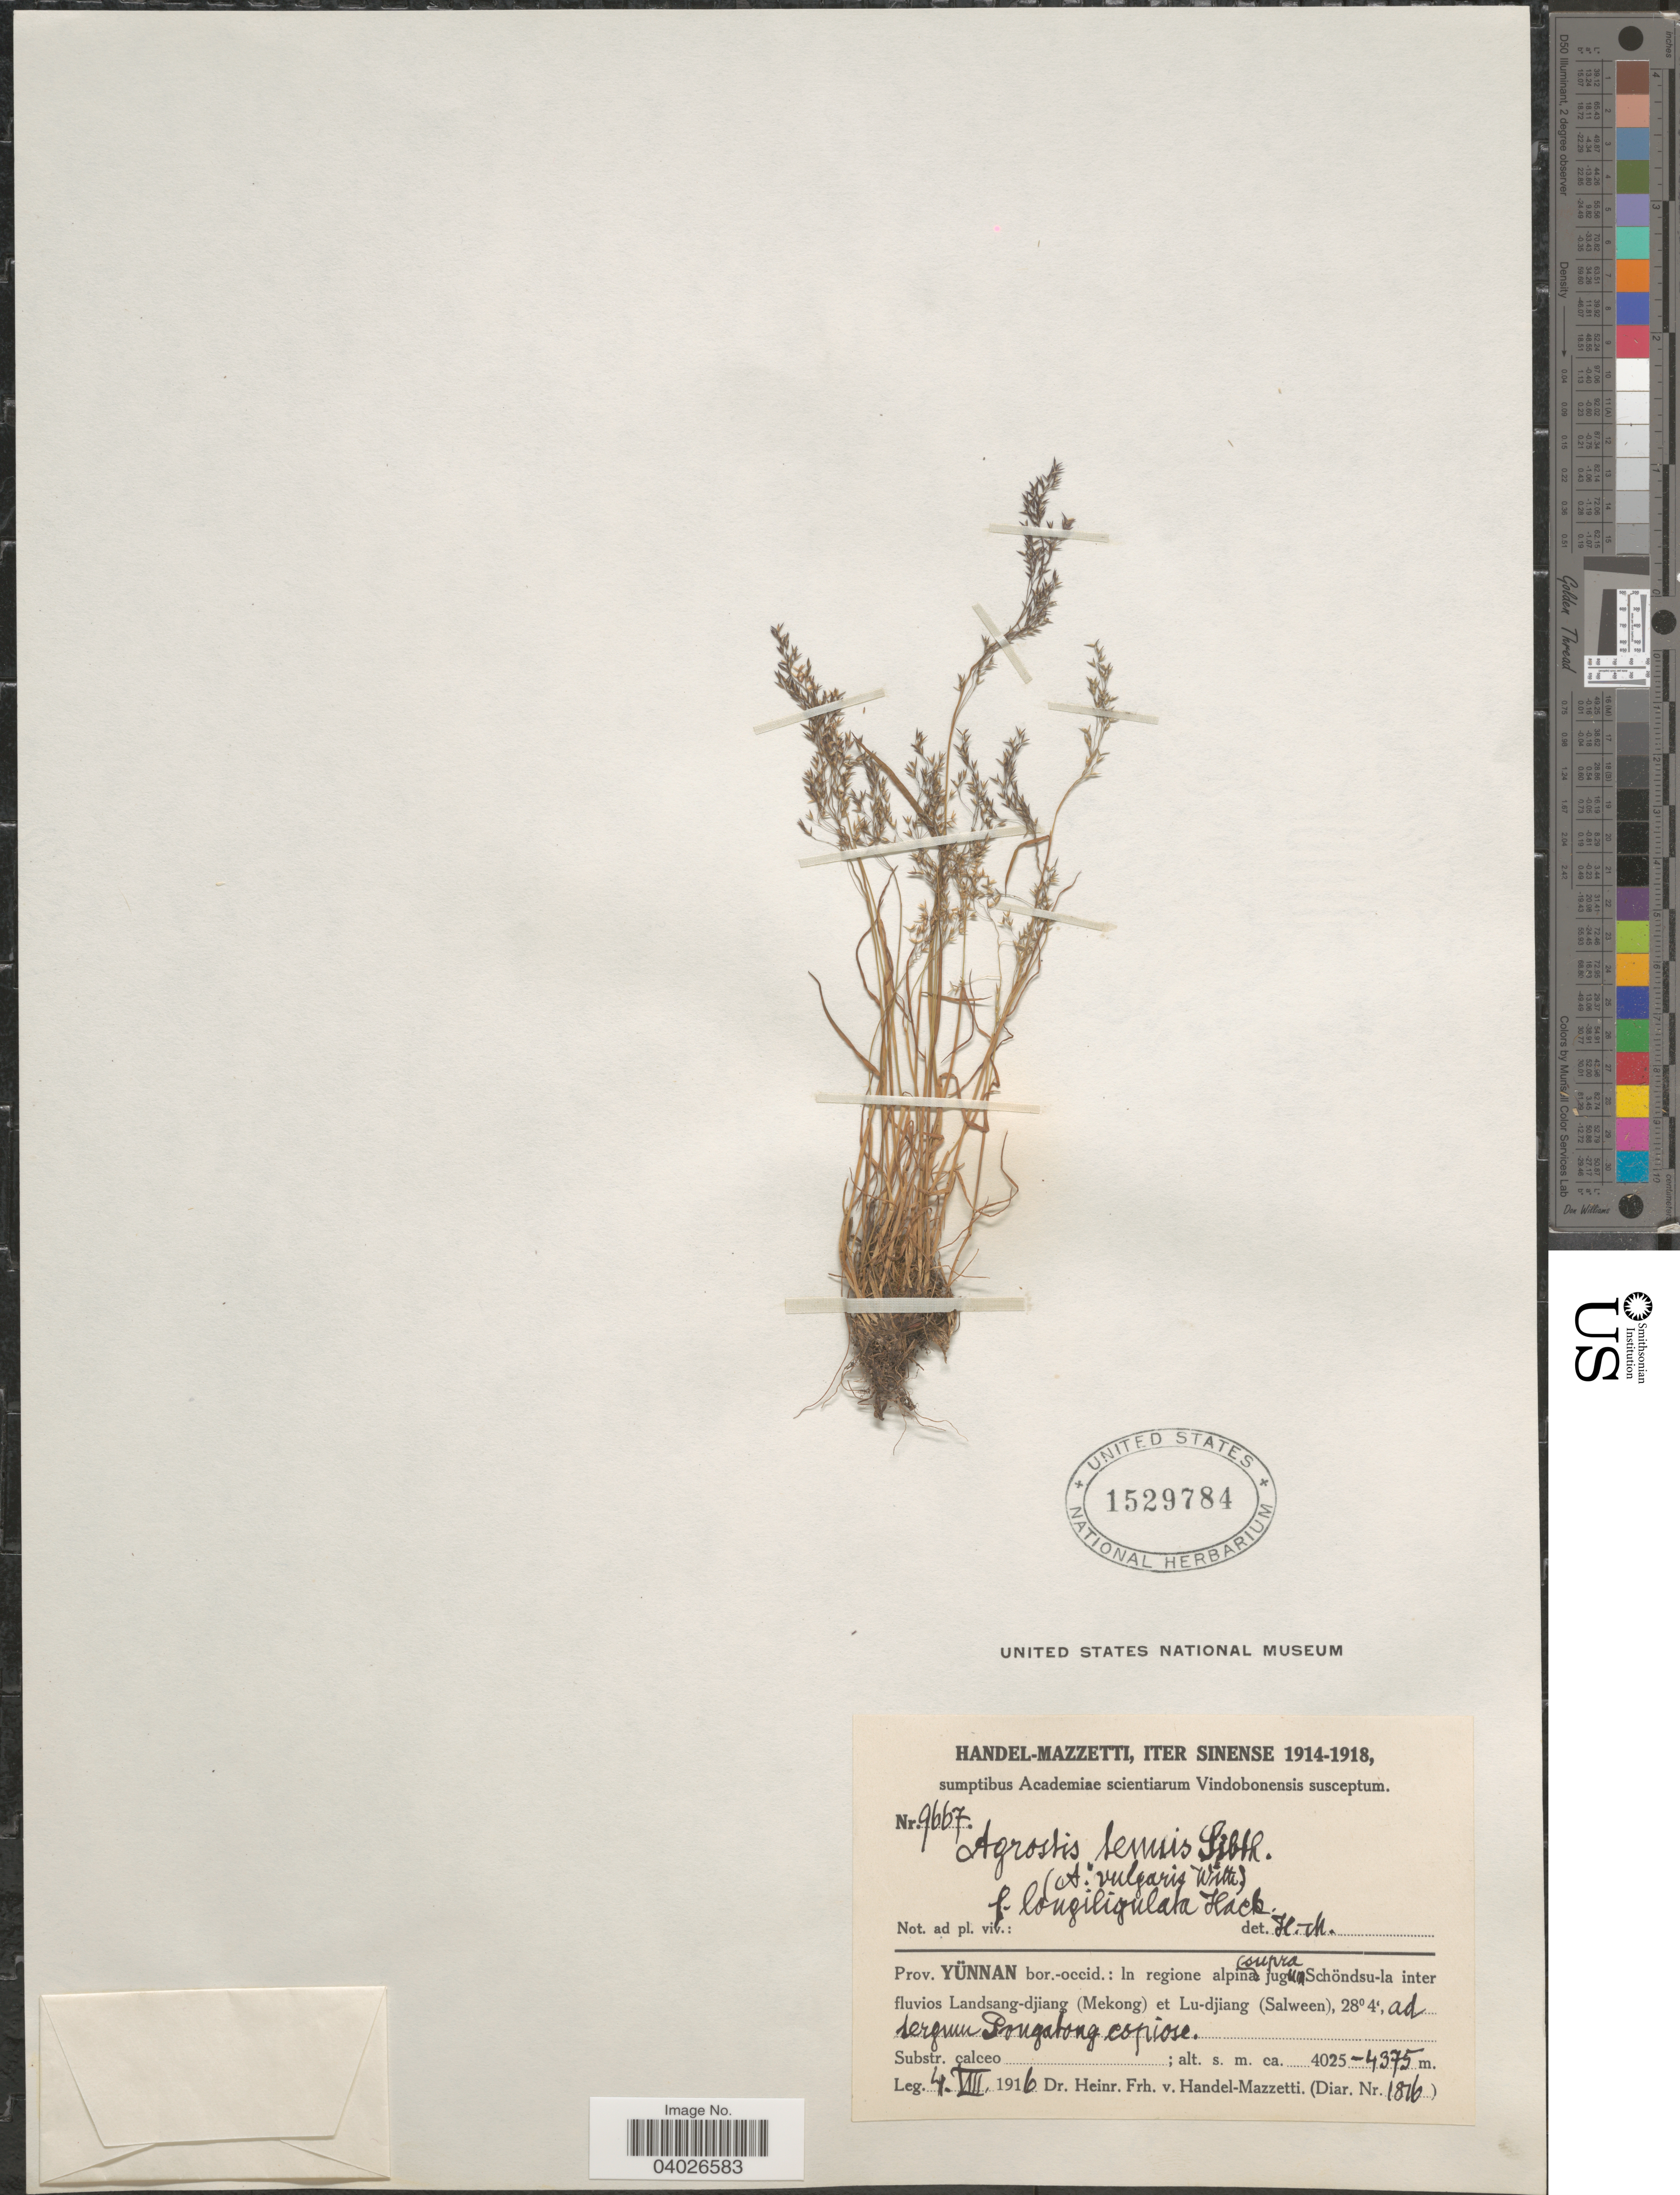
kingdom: Plantae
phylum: Tracheophyta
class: Liliopsida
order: Poales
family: Poaceae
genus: Agrostis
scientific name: Agrostis sp.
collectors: H. Handel-Mazzetti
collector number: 1816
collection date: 1916-08-04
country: China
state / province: Yunnan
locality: Iter Sinense. Prov. Yünnan bor.-occid.: In regione alpina supra jugu Schöndsu-la inter fluvios Landsang-djiang (Mekong) et Lu-djiang (Salween), ad sergum Pongabong copiose.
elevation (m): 4025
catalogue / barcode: US 1529784